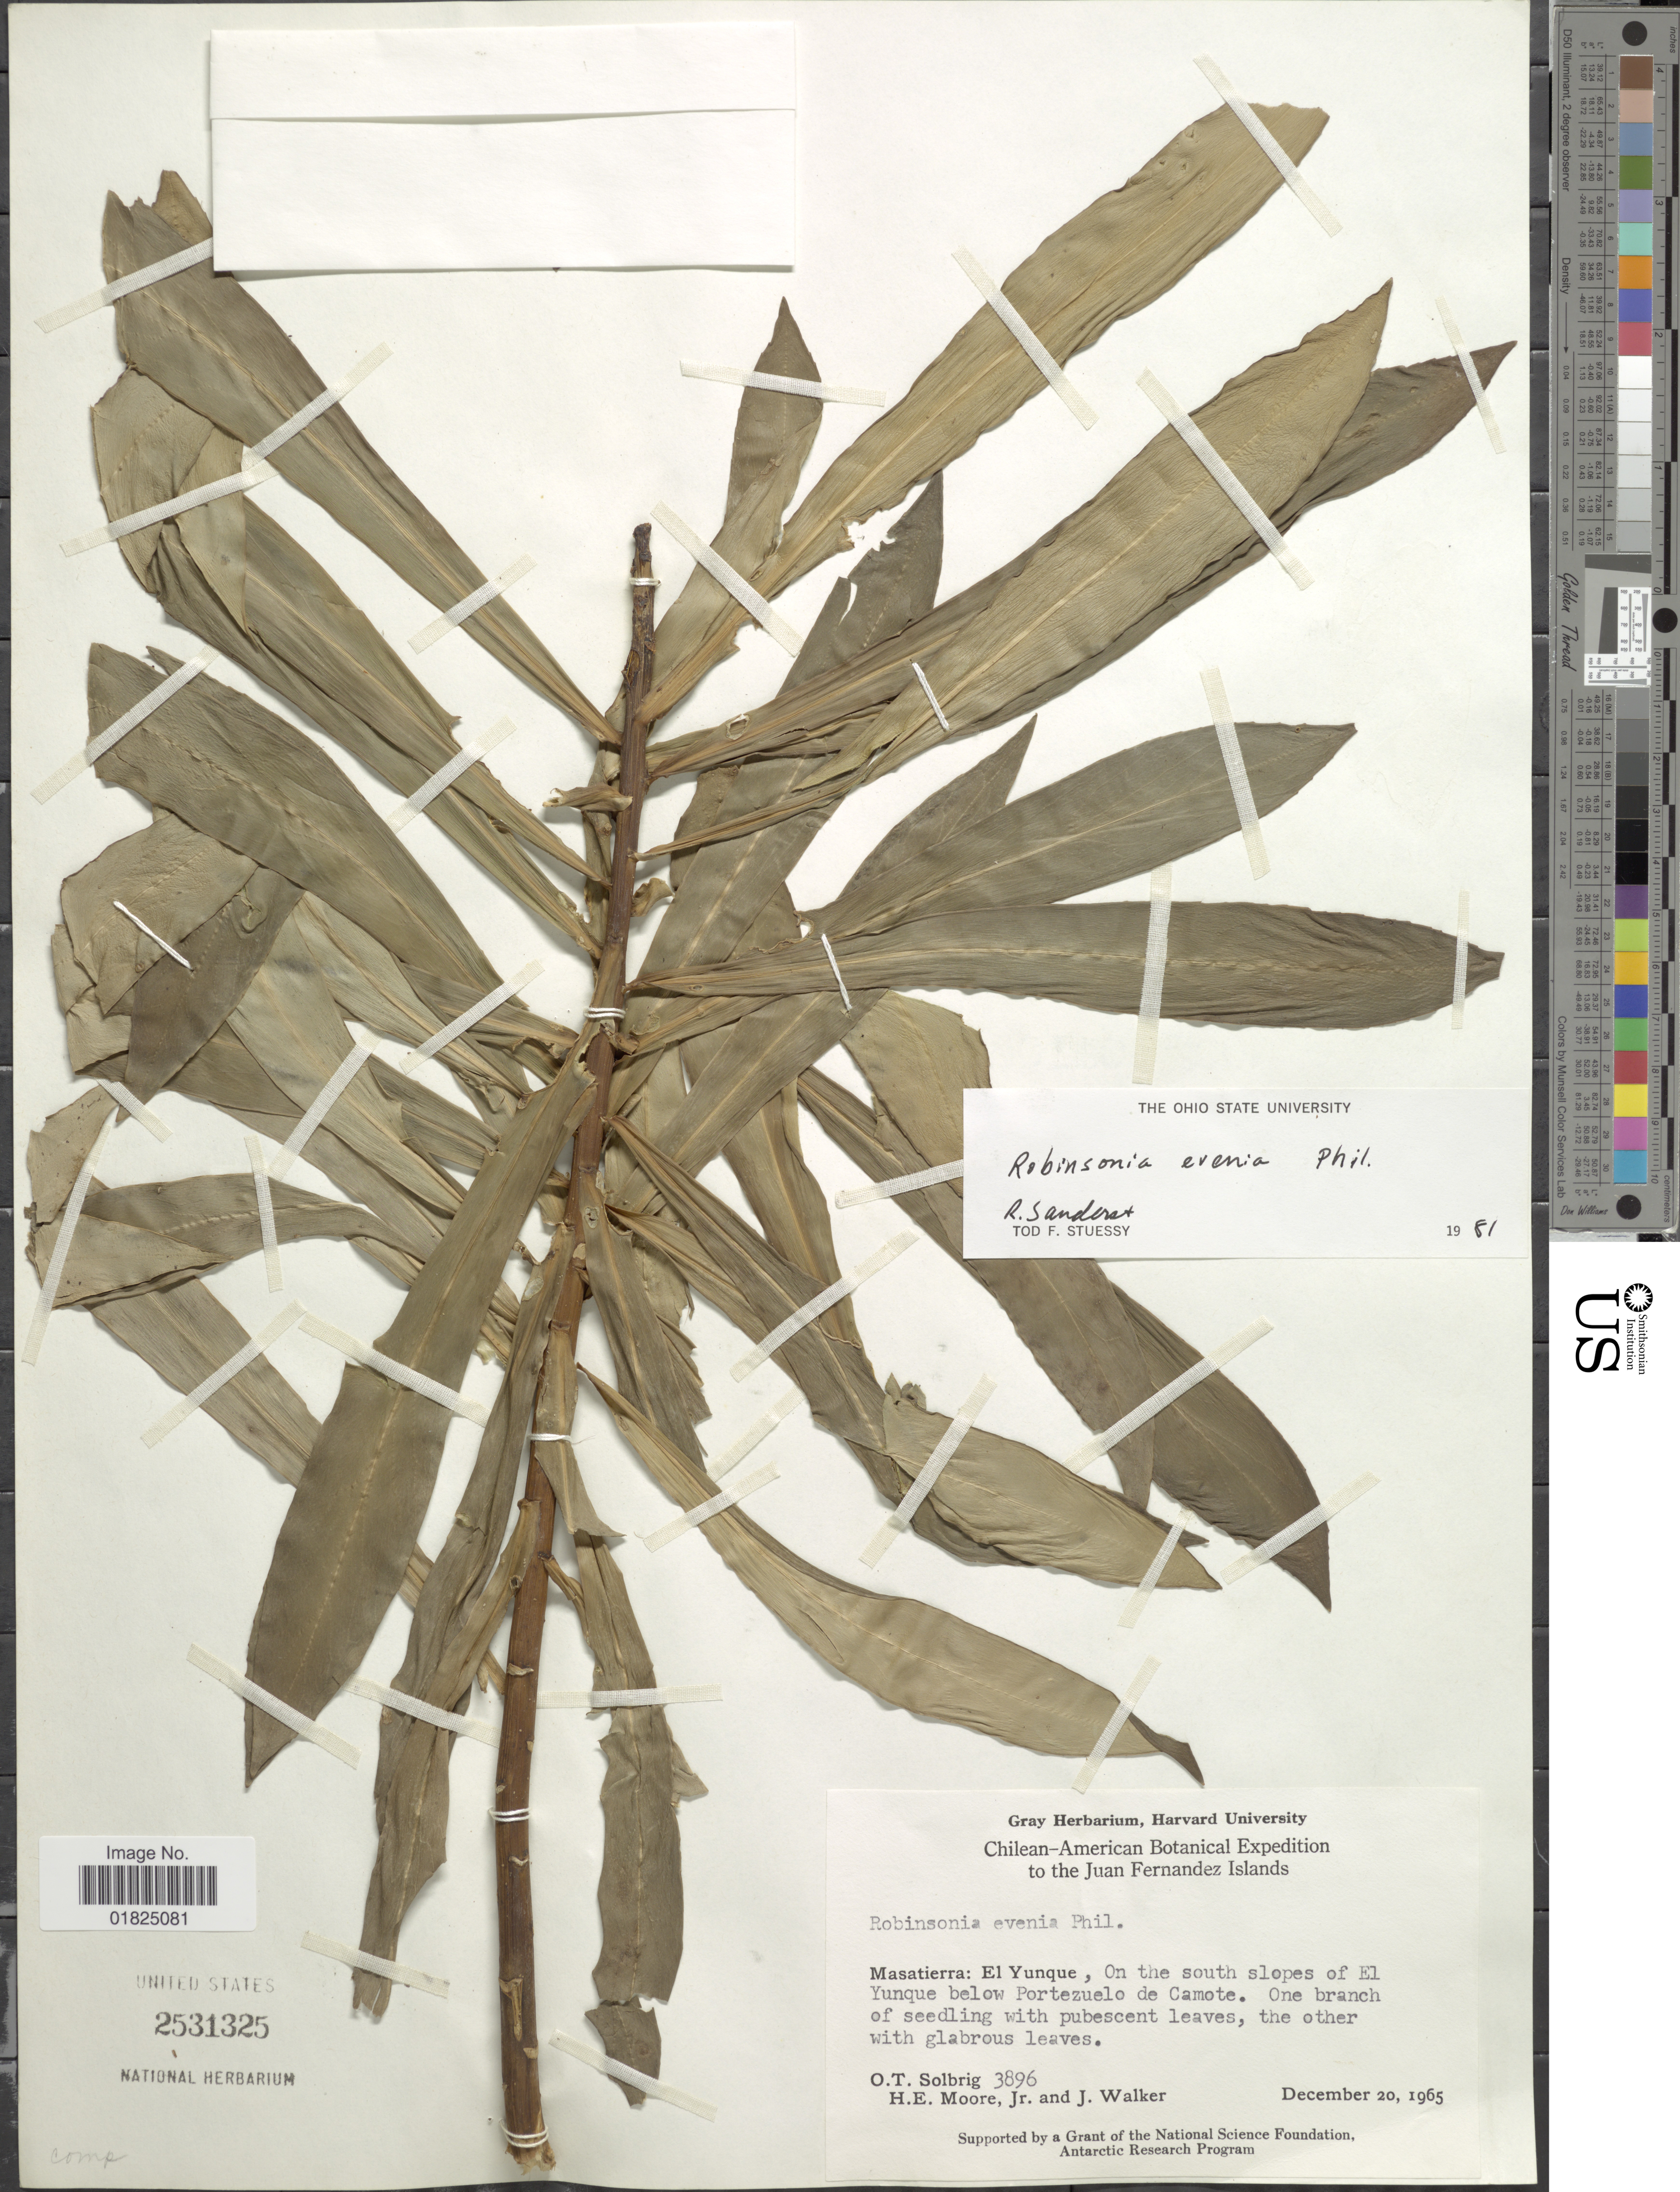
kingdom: Plantae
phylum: Tracheophyta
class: Magnoliopsida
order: Asterales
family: Asteraceae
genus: Robinsonia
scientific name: Robinsonia evenia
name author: Phil.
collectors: O. T. Solbrig, H. Moore & J. Walker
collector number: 3896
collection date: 1965-12-21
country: Chile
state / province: Valparaíso (V)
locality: Juan Fernandez Islands, Masatierra: El Yunque, On the south slopes of El Yunque below Portezuelo de Camote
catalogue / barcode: US 2531325